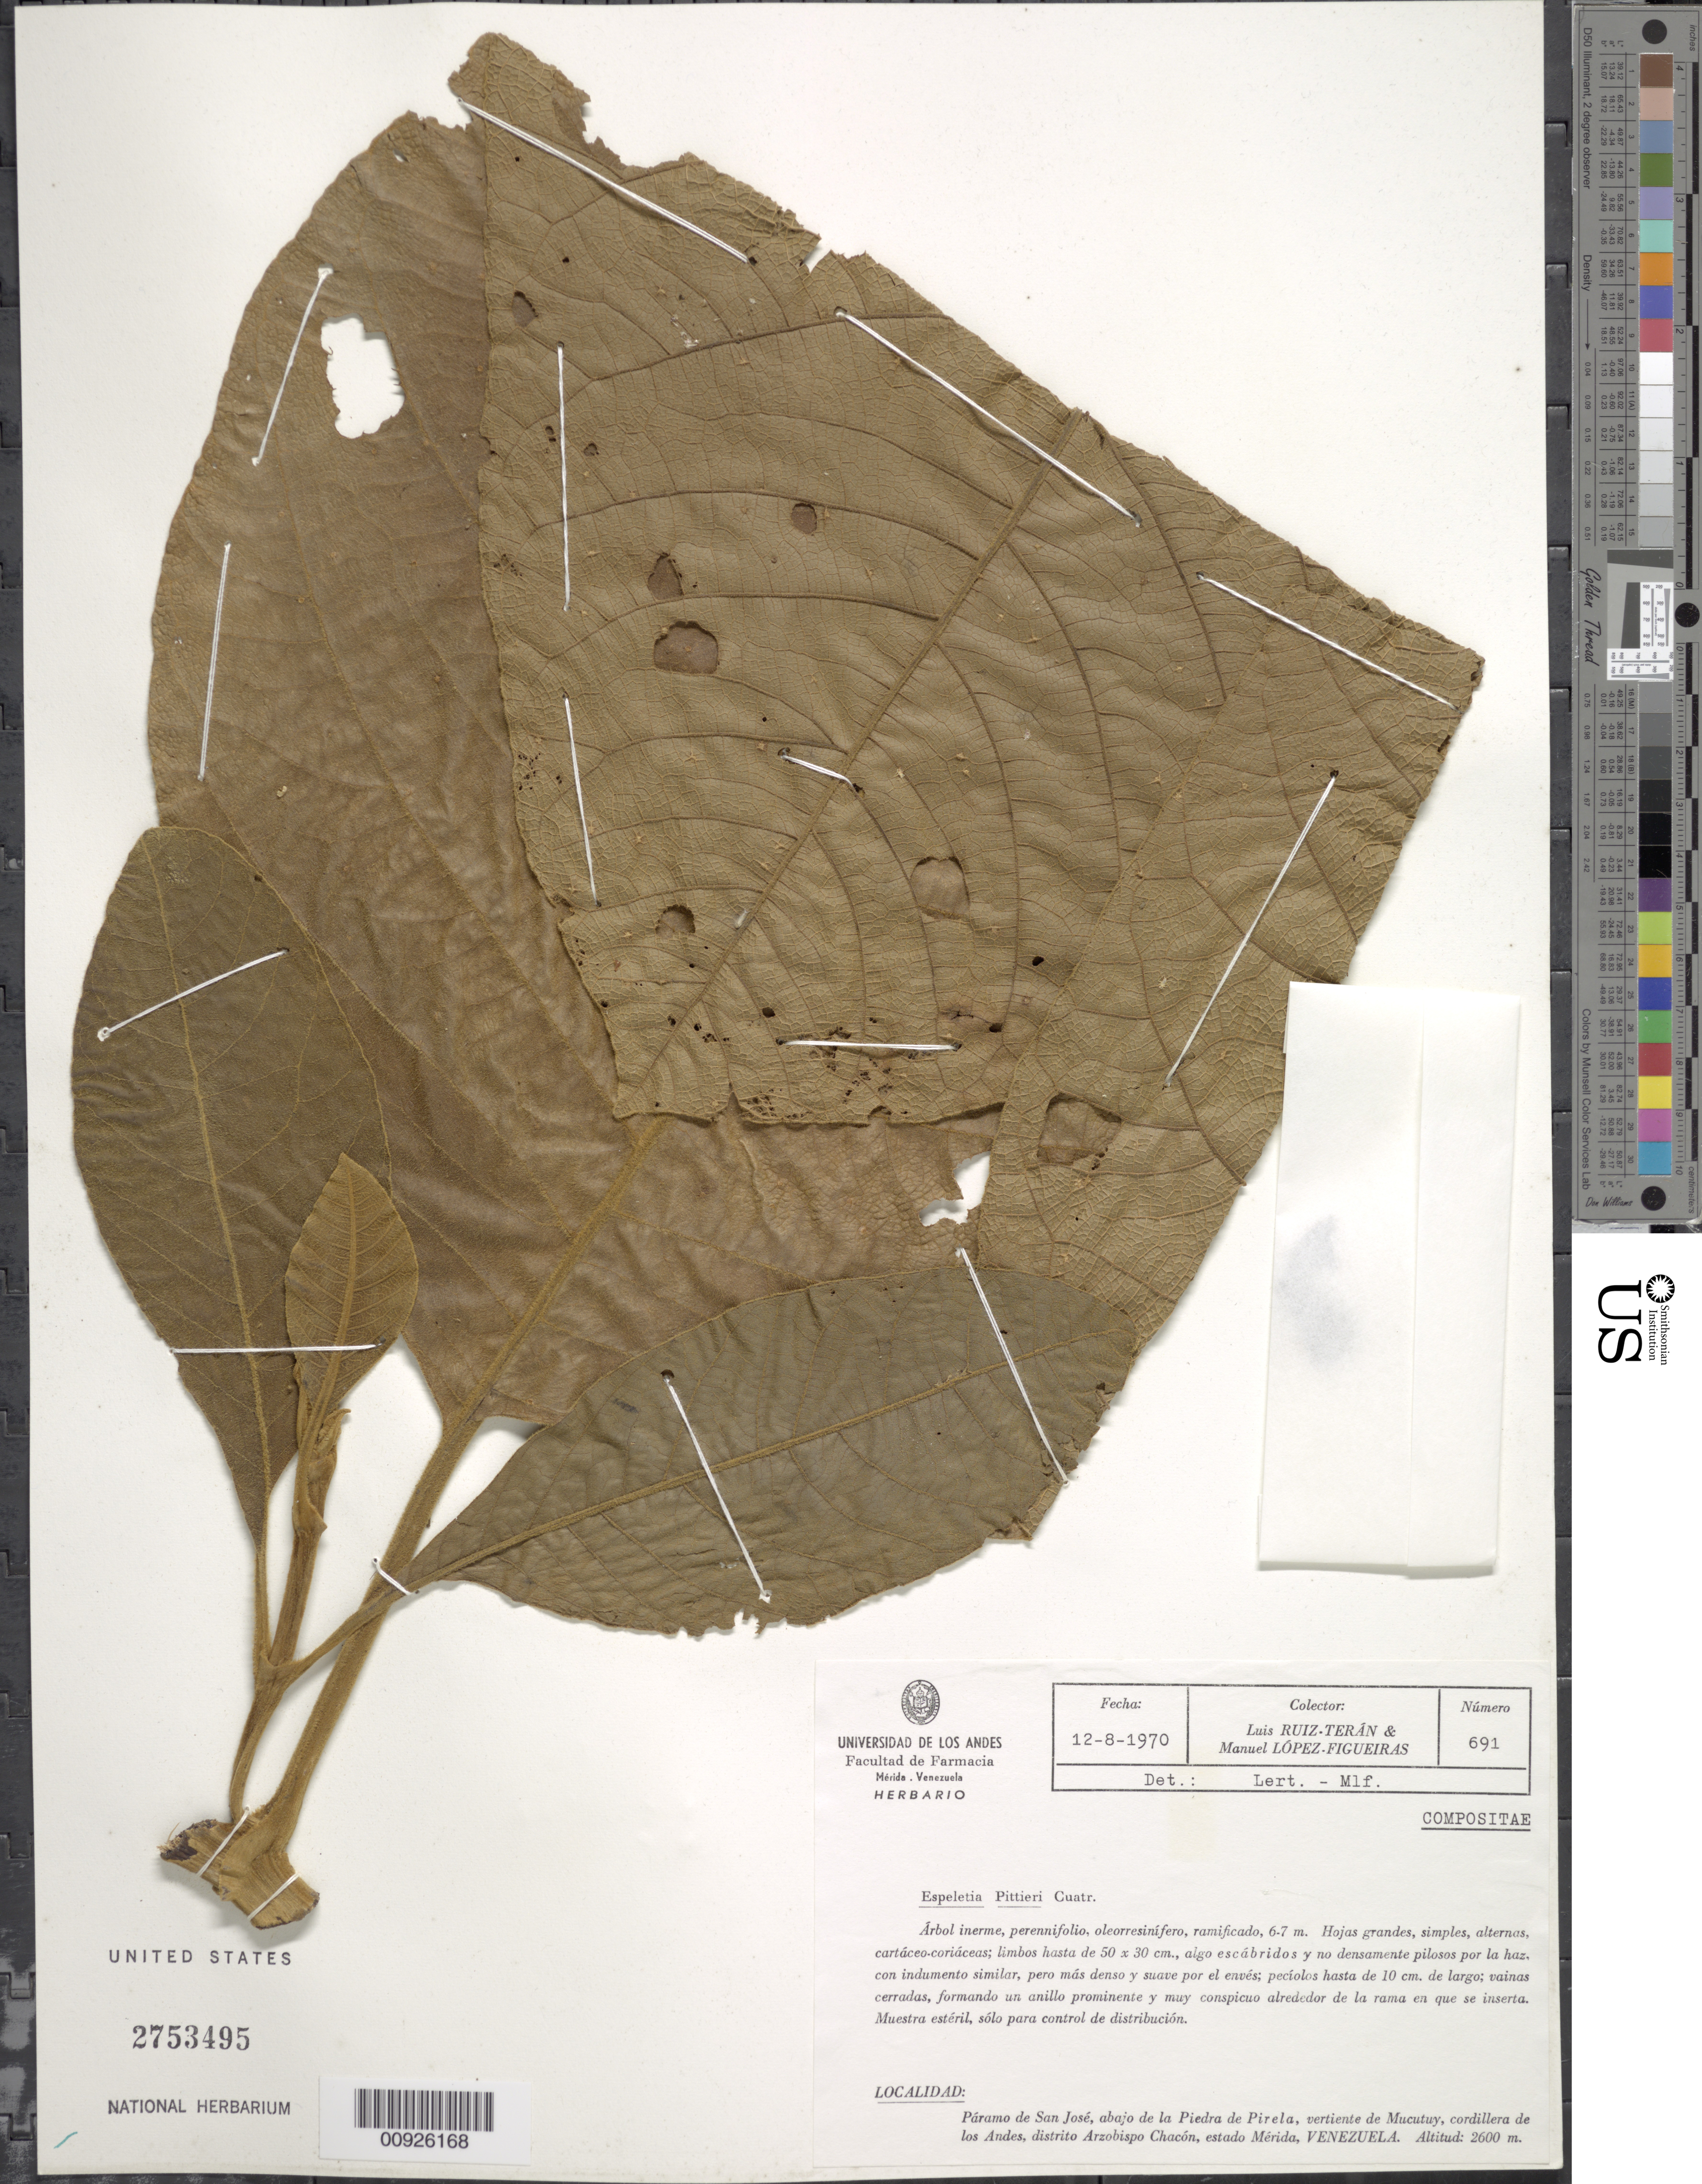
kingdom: Plantae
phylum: Tracheophyta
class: Magnoliopsida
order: Asterales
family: Asteraceae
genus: Carramboa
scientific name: Carramboa badilloi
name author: (Cuatrec.) Cuatrec.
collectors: L. Teran & M. López Figueiras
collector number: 691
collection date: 1970-08-12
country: Venezuela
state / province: Mérida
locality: Paramo de San Jose, abajo de la Piedra de Pirela, vertiente de Mucutuy, cordillera de los Andes, distrito Arzobispo Chacon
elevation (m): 2600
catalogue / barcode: US 2753495